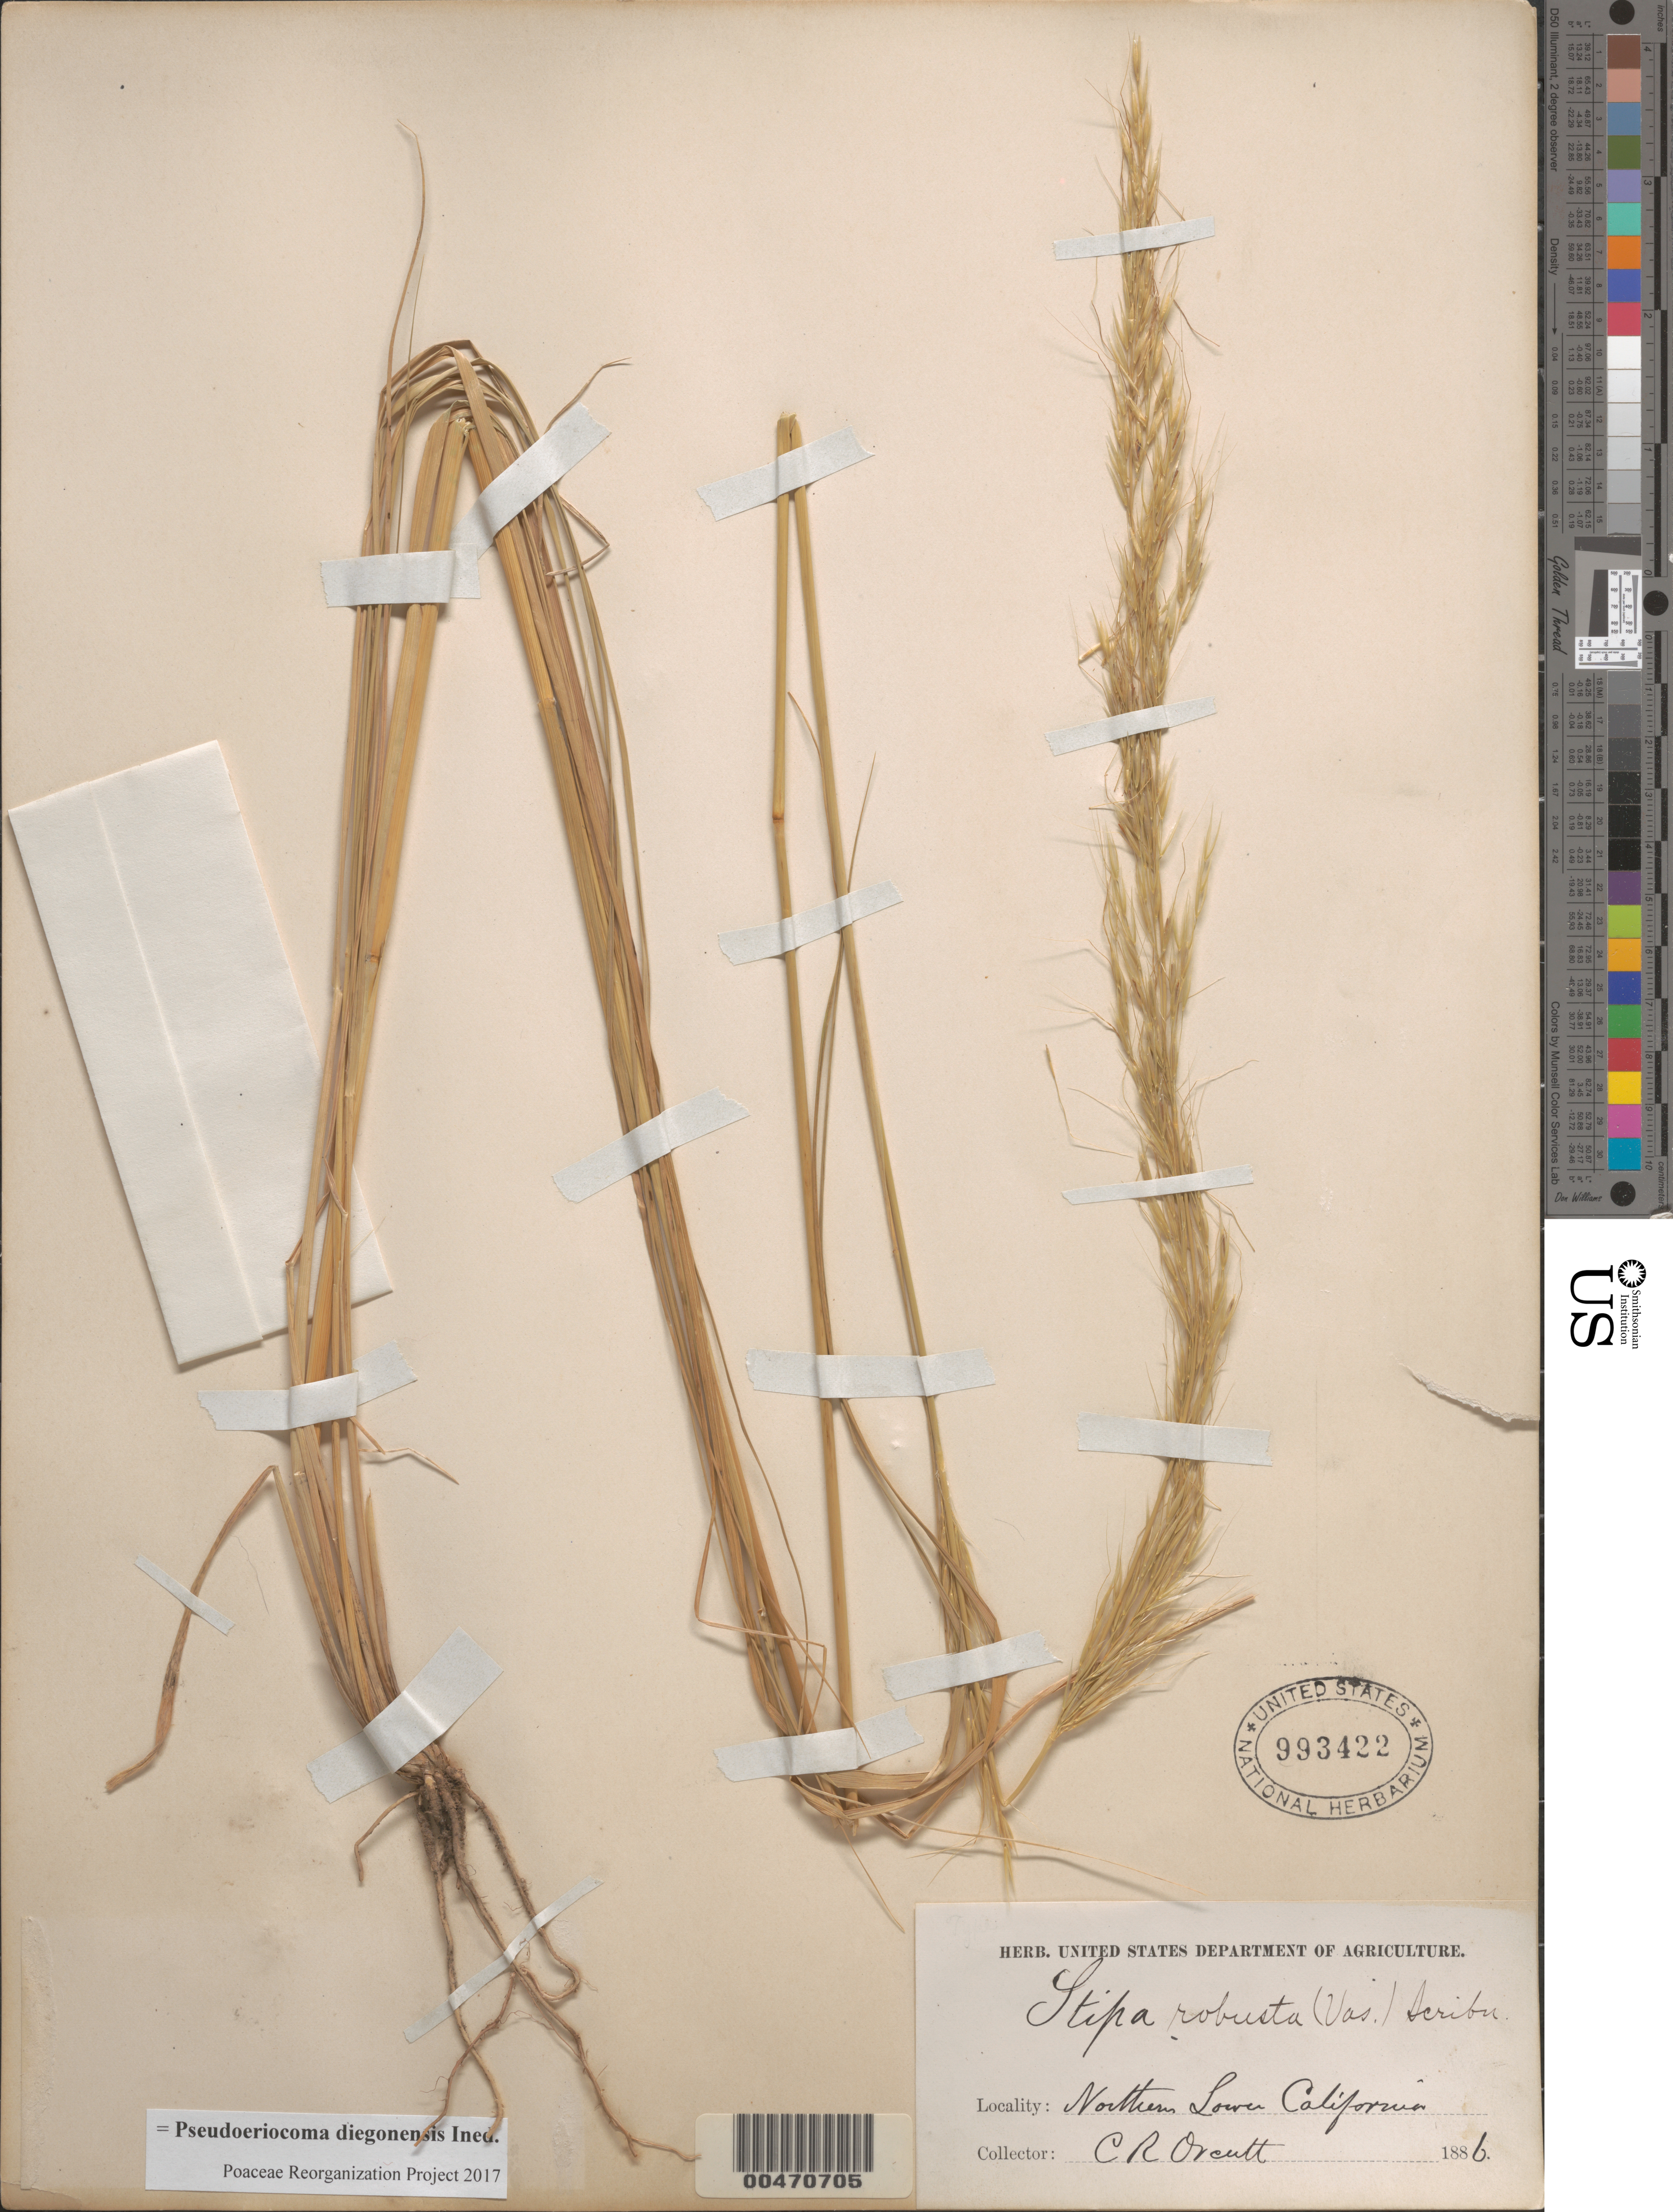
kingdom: Plantae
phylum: Tracheophyta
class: Liliopsida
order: Poales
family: Poaceae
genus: Pseudoeriocoma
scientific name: Pseudoeriocoma diegonensis ined.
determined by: Poaceae Reorganization Project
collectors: C. R. Orcutt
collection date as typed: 1886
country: Mexico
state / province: Baja California Norte / Baja California Sur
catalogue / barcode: US 993422